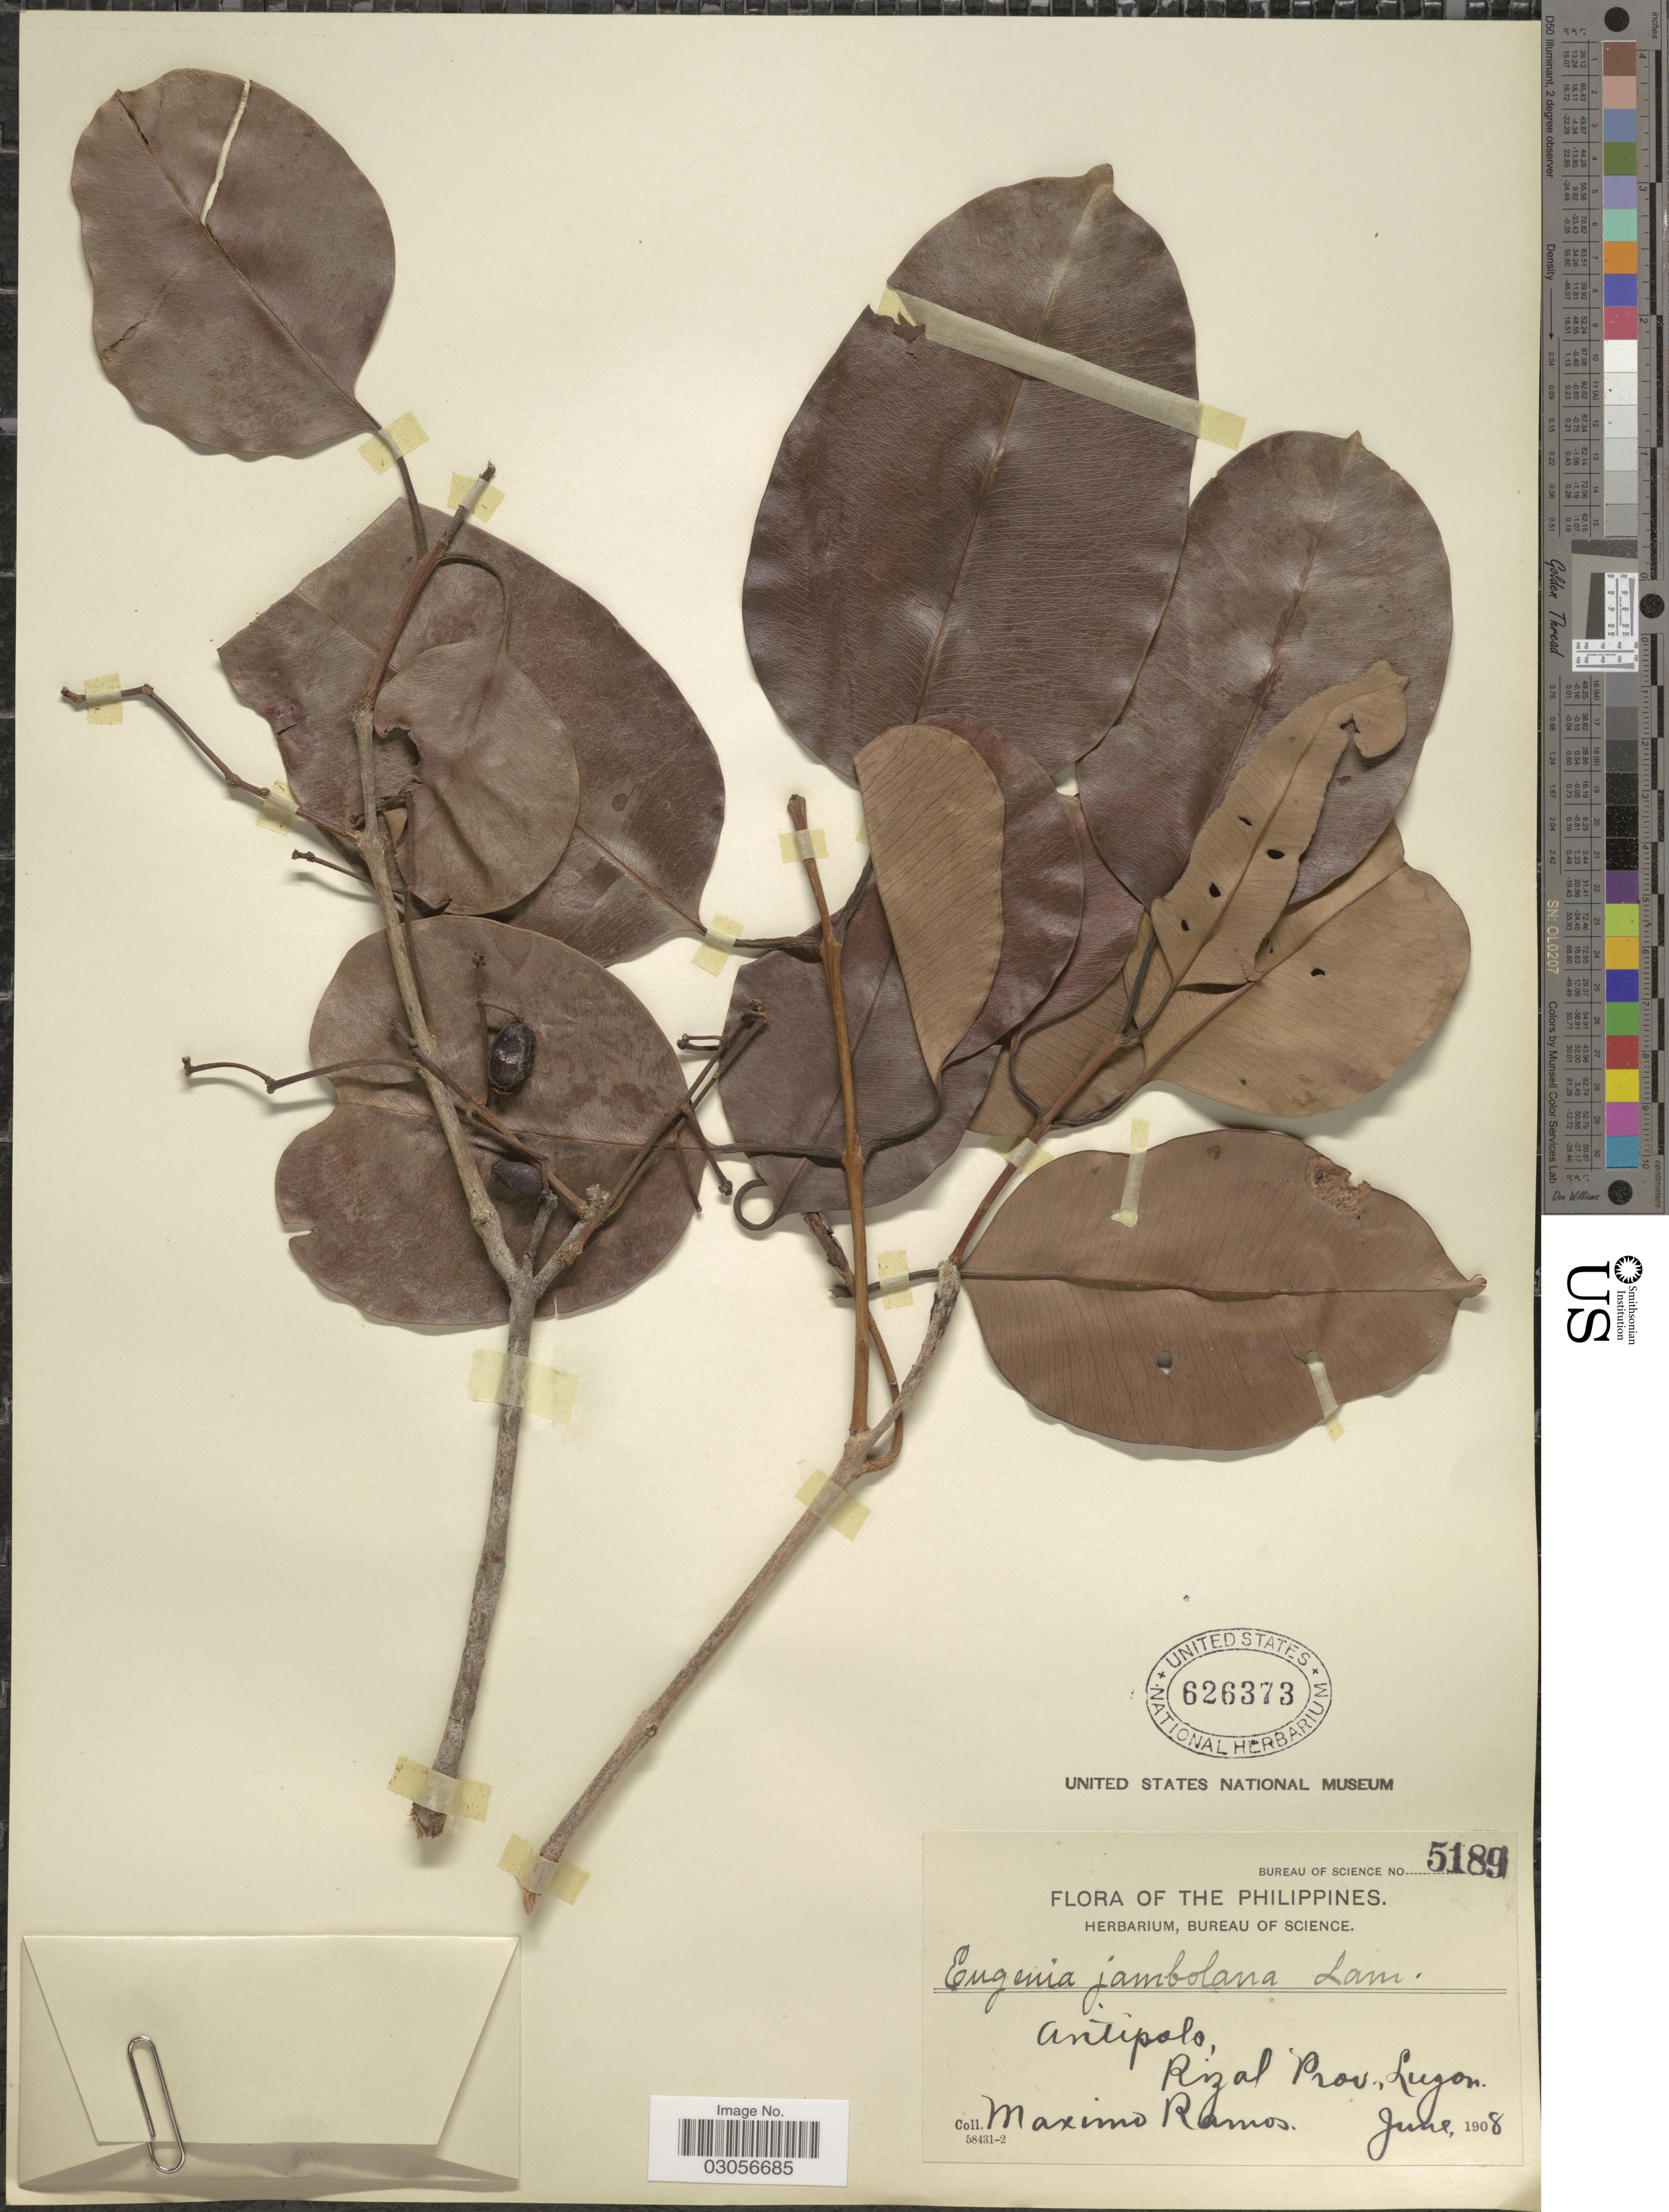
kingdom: Plantae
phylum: Tracheophyta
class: Magnoliopsida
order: Myrtales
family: Myrtaceae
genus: Syzygium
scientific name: Syzygium cumini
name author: (L.) Skeels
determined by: Strong, Mark T., (BOT), Smithsonian Institution - National Museum of Natural History (UNITED STATES)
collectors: M. Ramos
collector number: Bureau of Science 5189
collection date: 1908-06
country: Philippines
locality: Antipolo. Rizal Prov., Luzon.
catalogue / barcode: US 626373